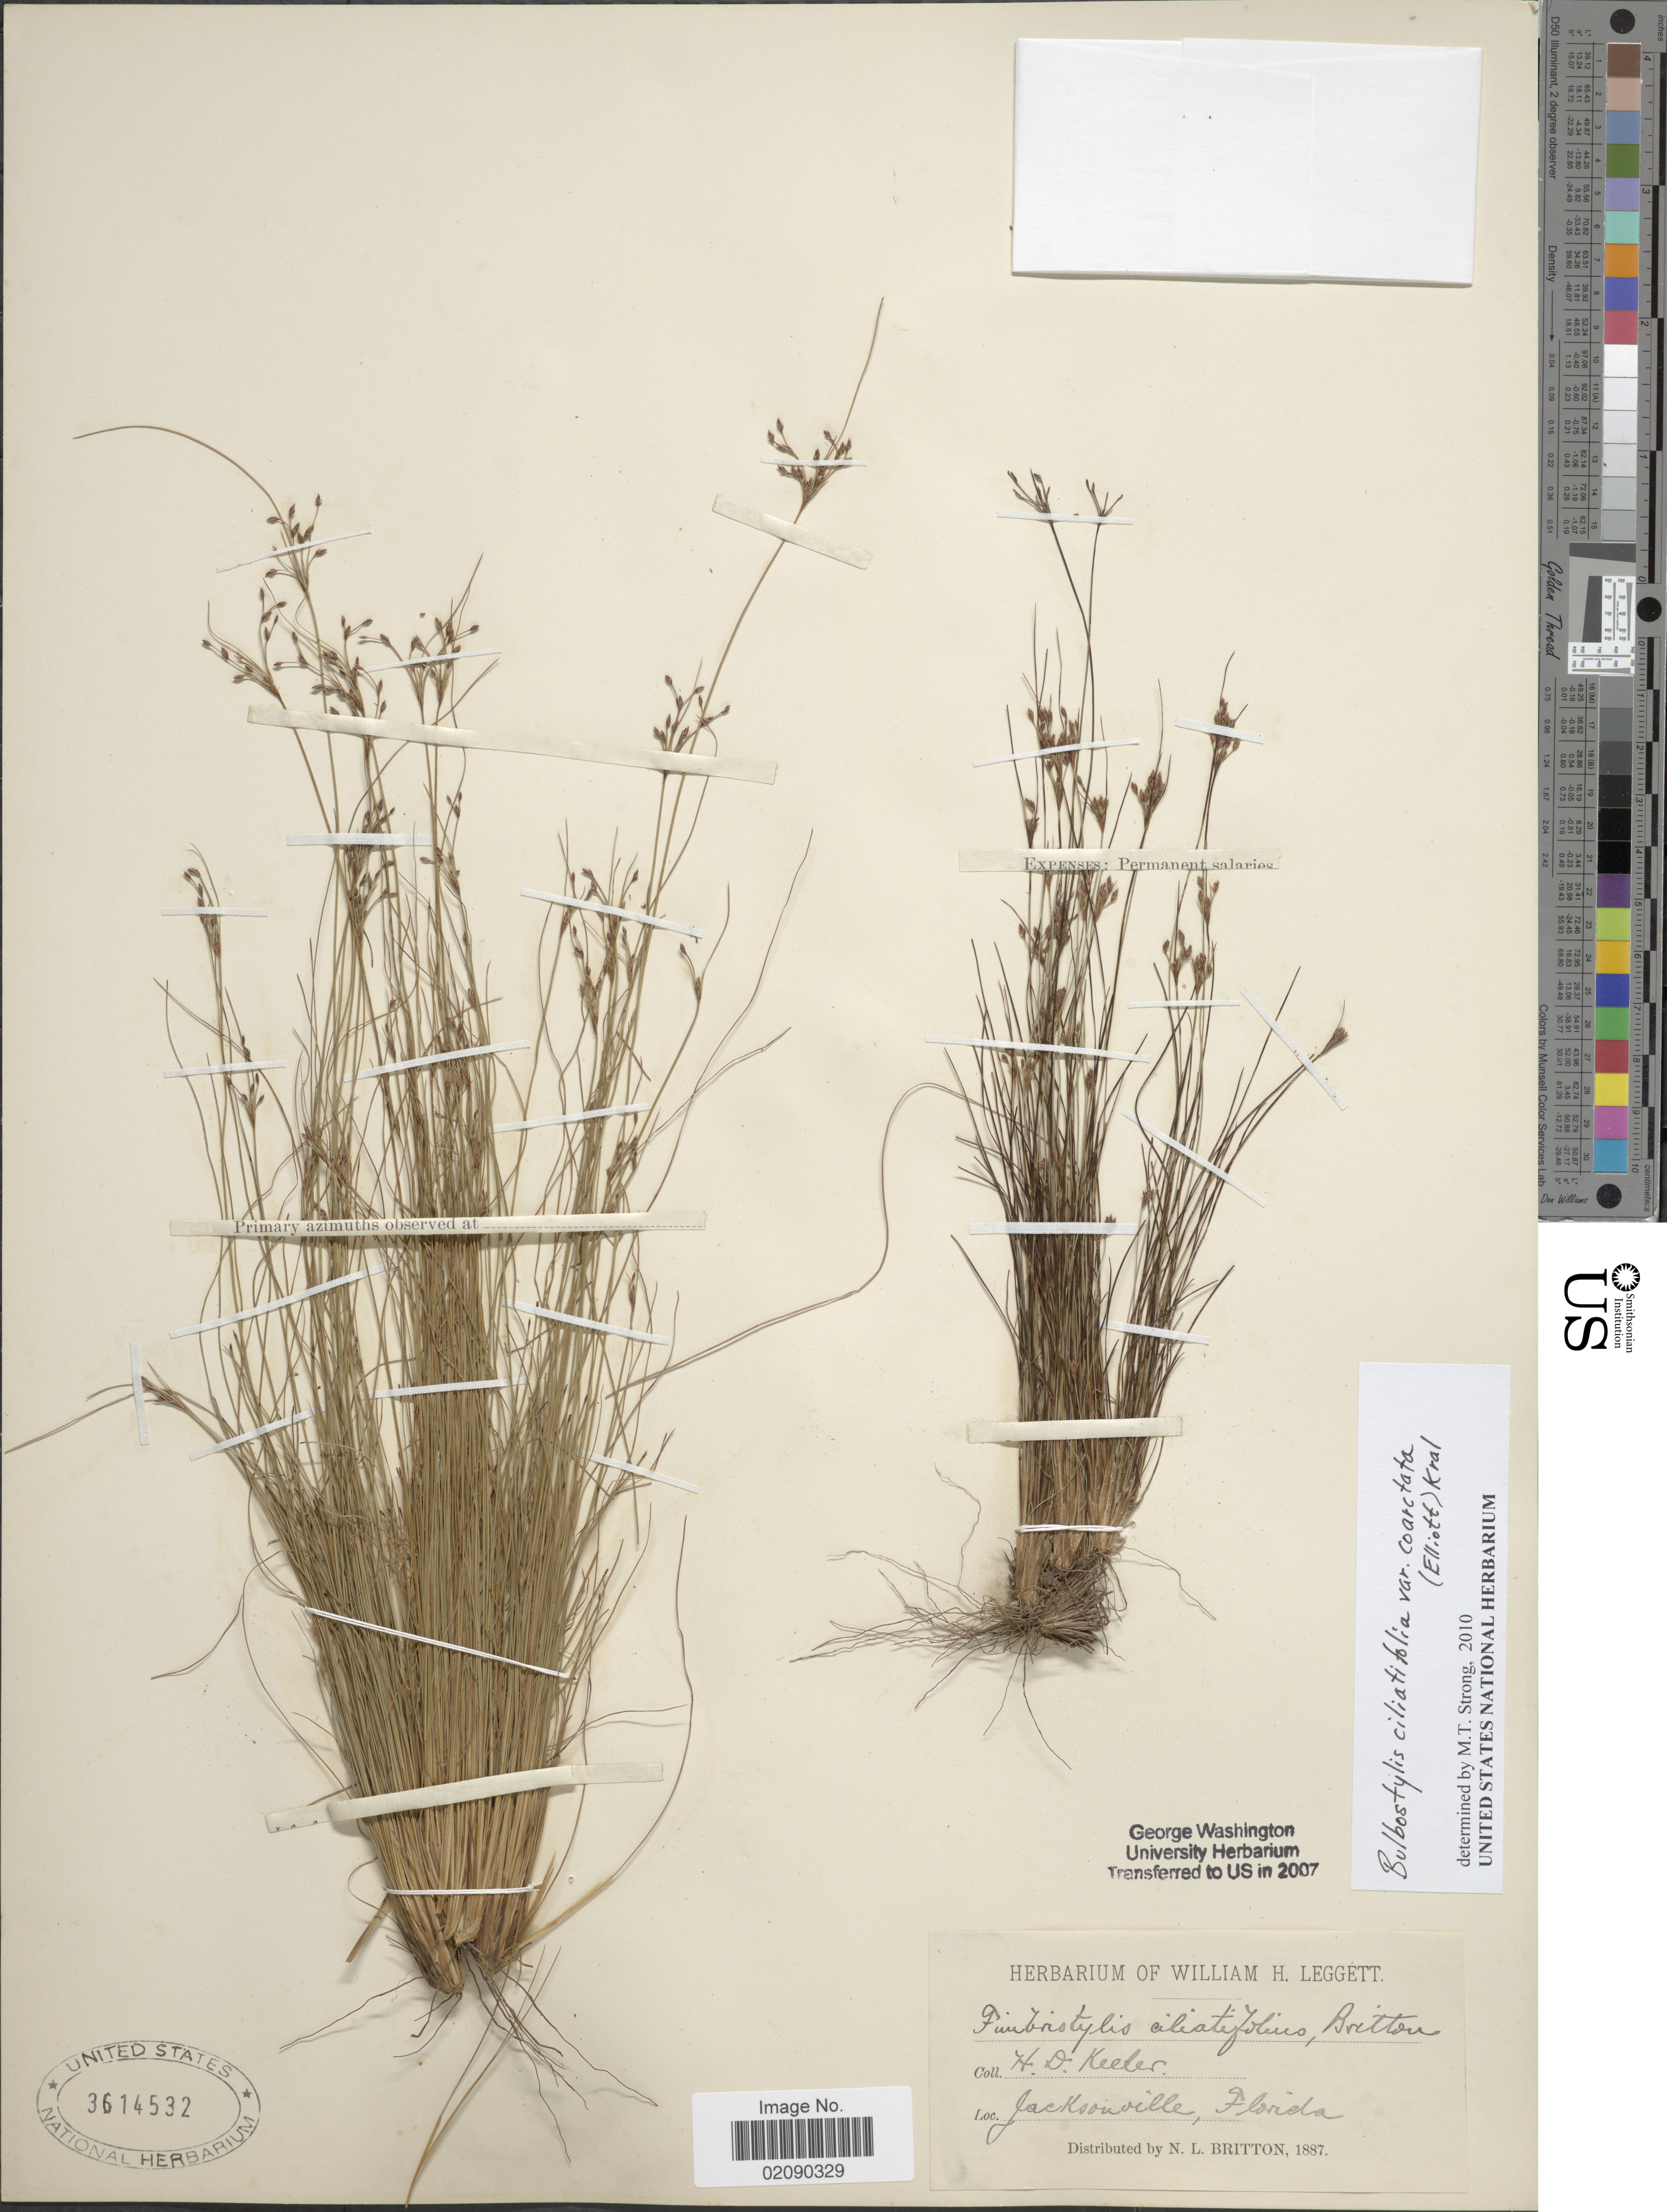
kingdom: Plantae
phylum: Tracheophyta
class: Liliopsida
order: Poales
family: Cyperaceae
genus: Bulbostylis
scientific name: Bulbostylis ciliatifolia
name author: (Elliott) Fernald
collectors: H. Keeler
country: United States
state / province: Florida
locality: Jacksonville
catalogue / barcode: US 3614532